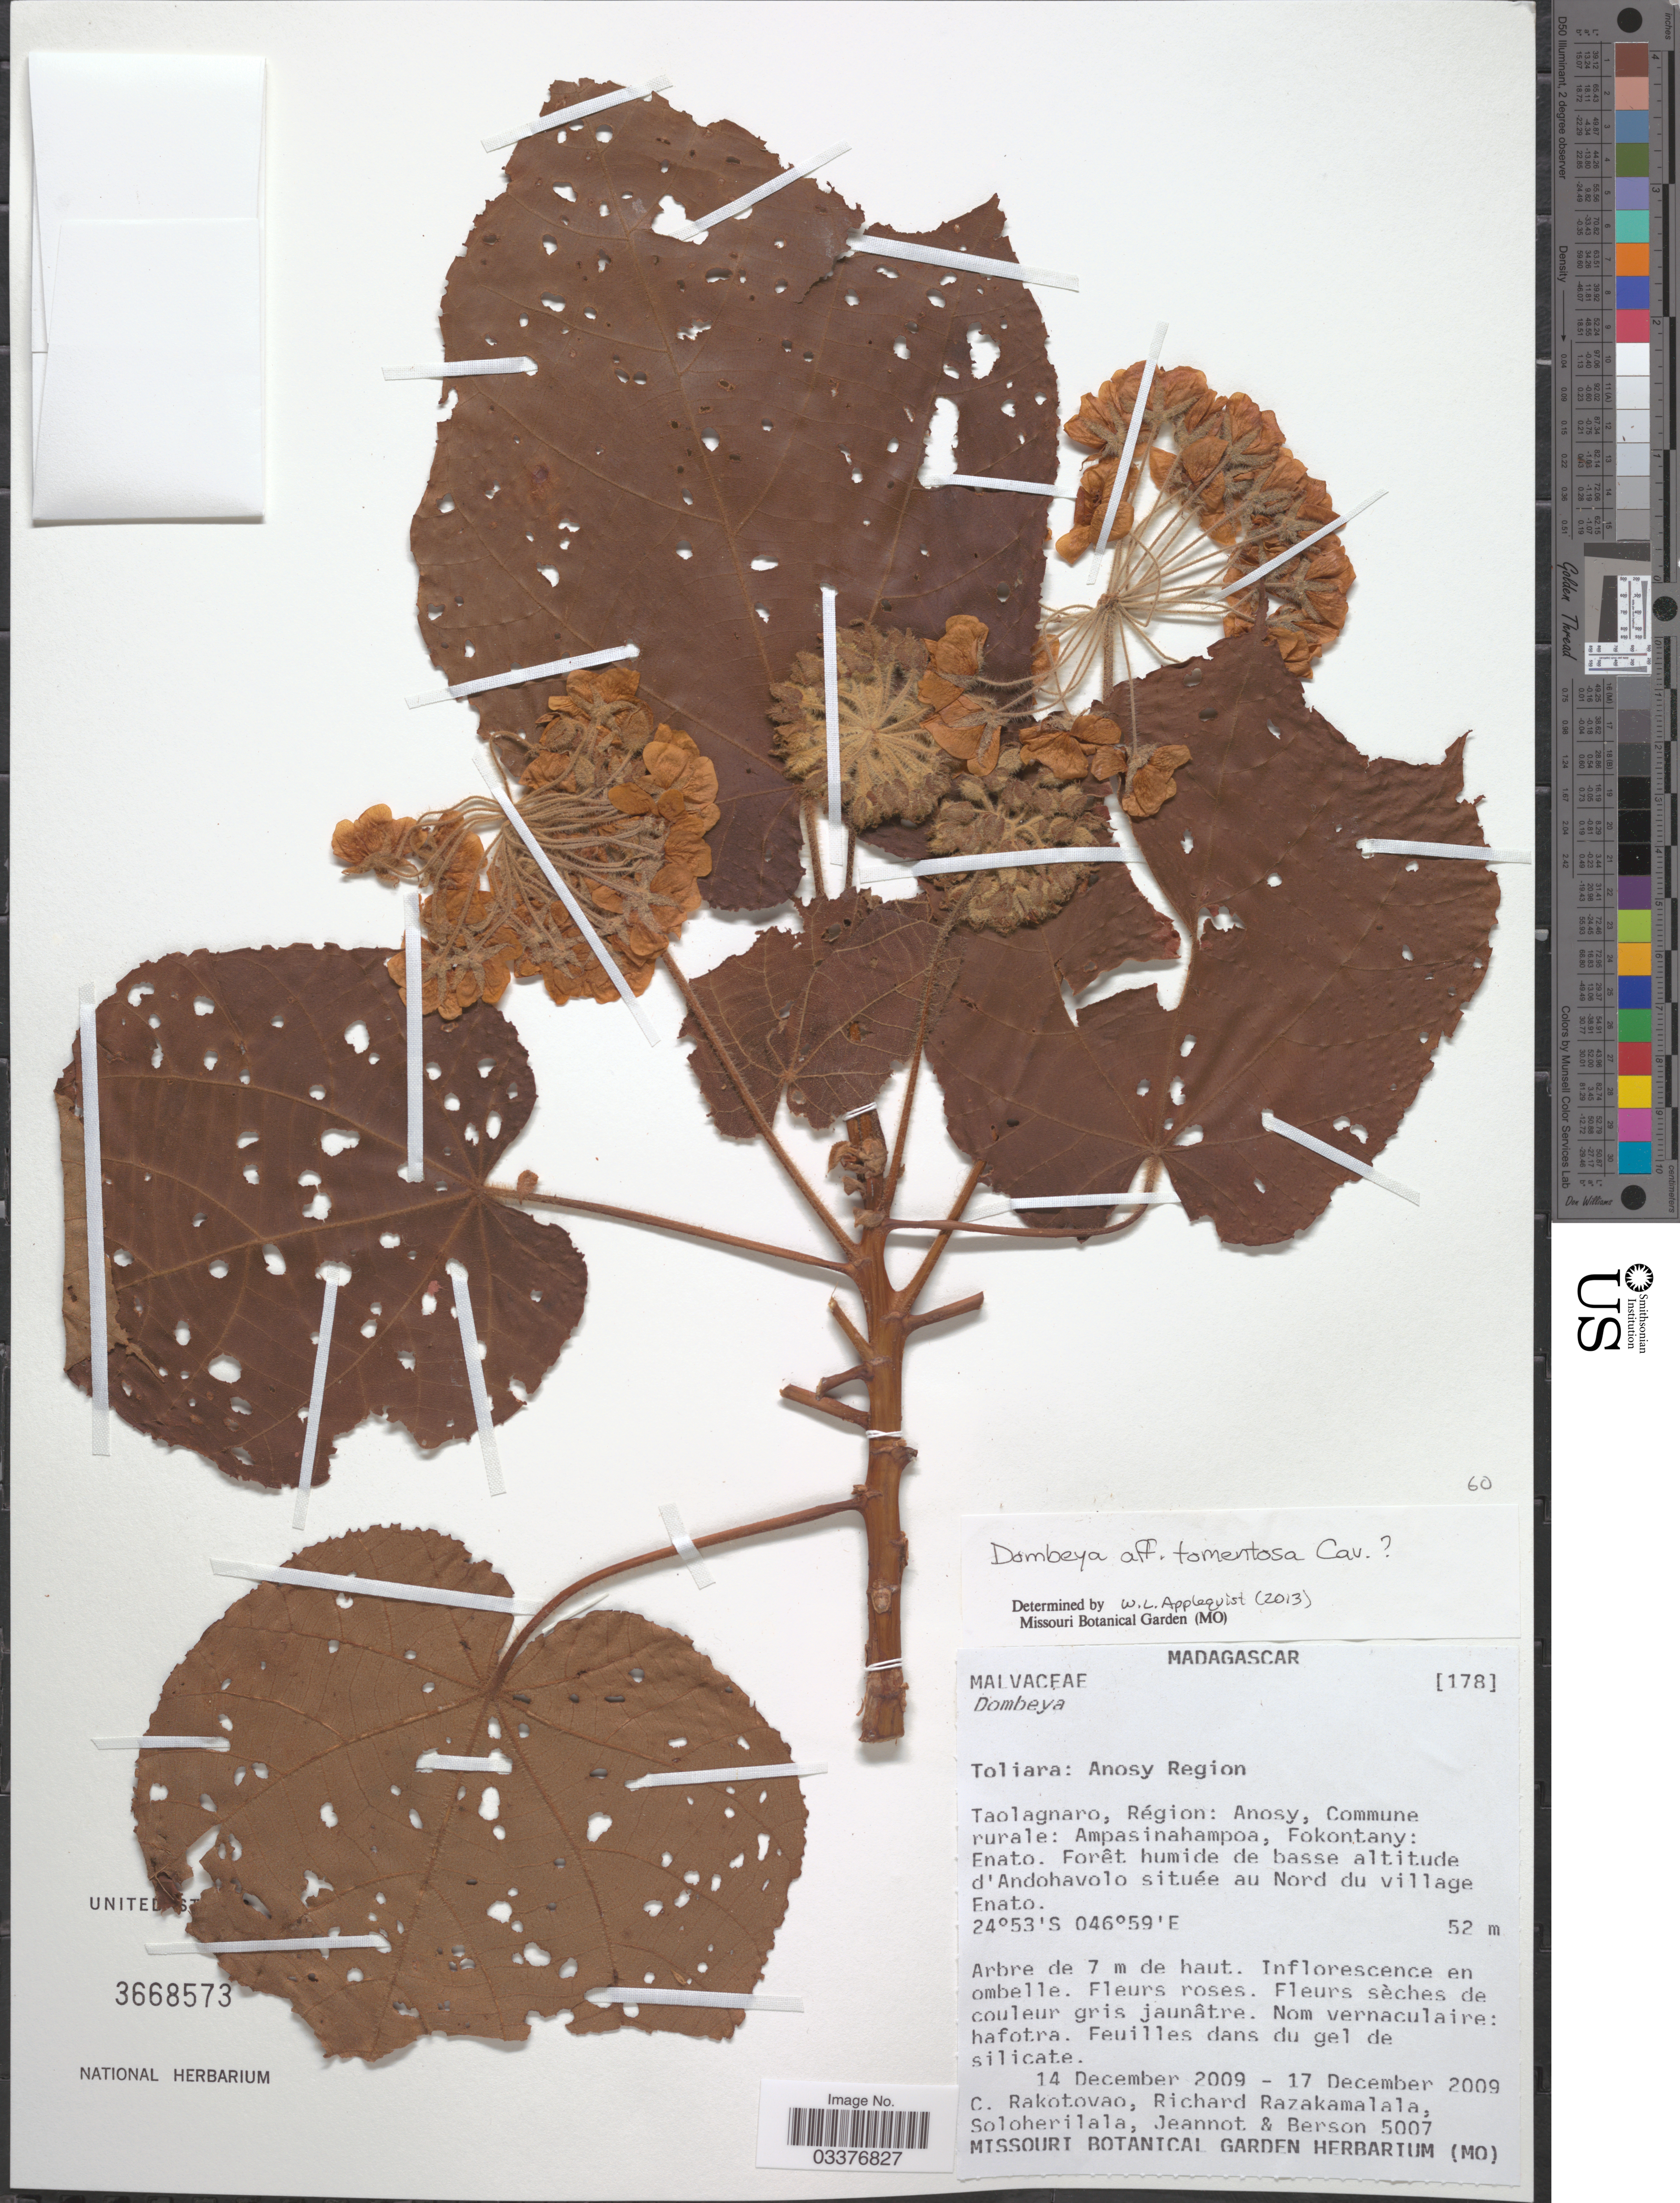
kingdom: Plantae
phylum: Tracheophyta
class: Magnoliopsida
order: Malvales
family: Malvaceae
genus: Dombeya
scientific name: Dombeya tomentosa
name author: Cav.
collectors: C. Rakotovao, R. Razakamalala, -. Soloherilala, Jeannot, -- & -. Berson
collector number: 5007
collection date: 2009-12-14/2009-12-17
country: Madagascar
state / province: Anosy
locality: Anosy Region. Taolagnaro, Région: Anosy, Commune rurale: Ampasinahampoa, Fokontany: Enato. Forêet humide de basse altitude d'Andohavolo située au Nord du village Enato.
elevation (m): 52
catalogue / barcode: US 3668573